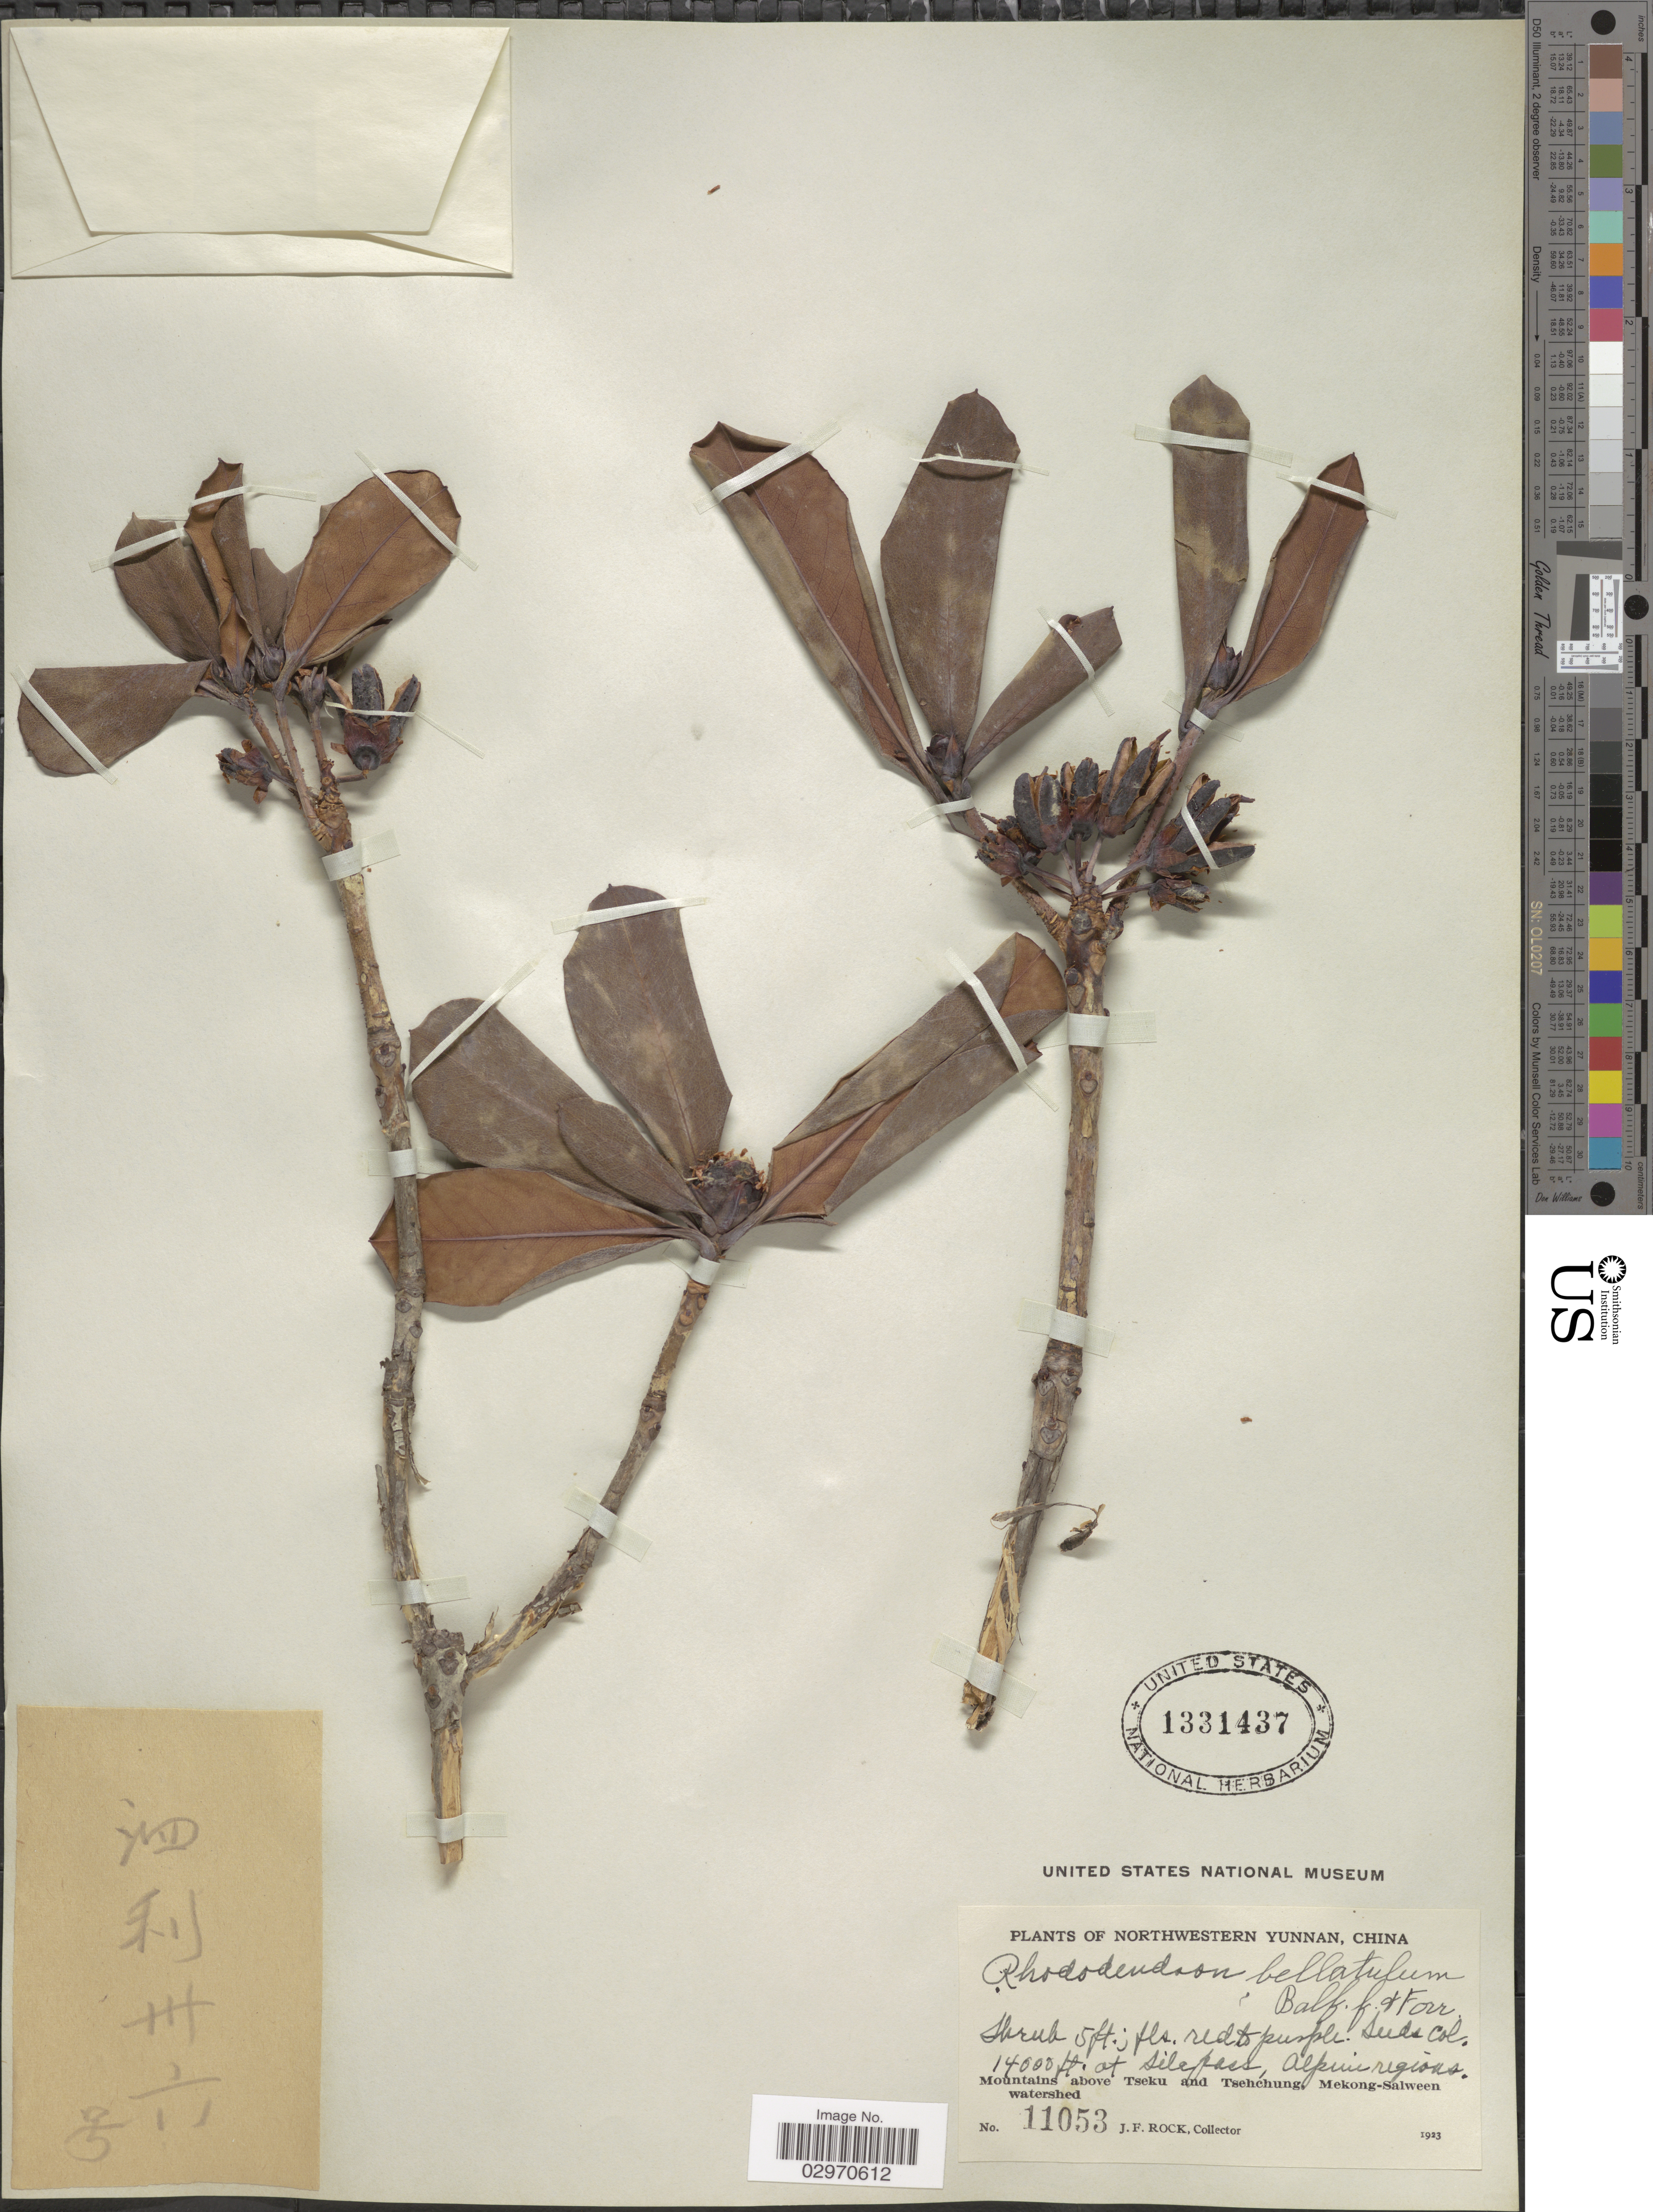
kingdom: Plantae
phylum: Tracheophyta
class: Magnoliopsida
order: Ericales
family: Ericaceae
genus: Rhododendron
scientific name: Rhododendron eclecteum var. bellatulum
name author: Tagg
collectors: J. Rock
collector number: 11053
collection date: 1923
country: China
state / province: Yunnan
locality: Northwestern Yunnan. Sila Pass, Alpine regions. Mountains above Tseku and Tsehchung, Mekong-Salween watershed.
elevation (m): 4267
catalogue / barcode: US 1331437